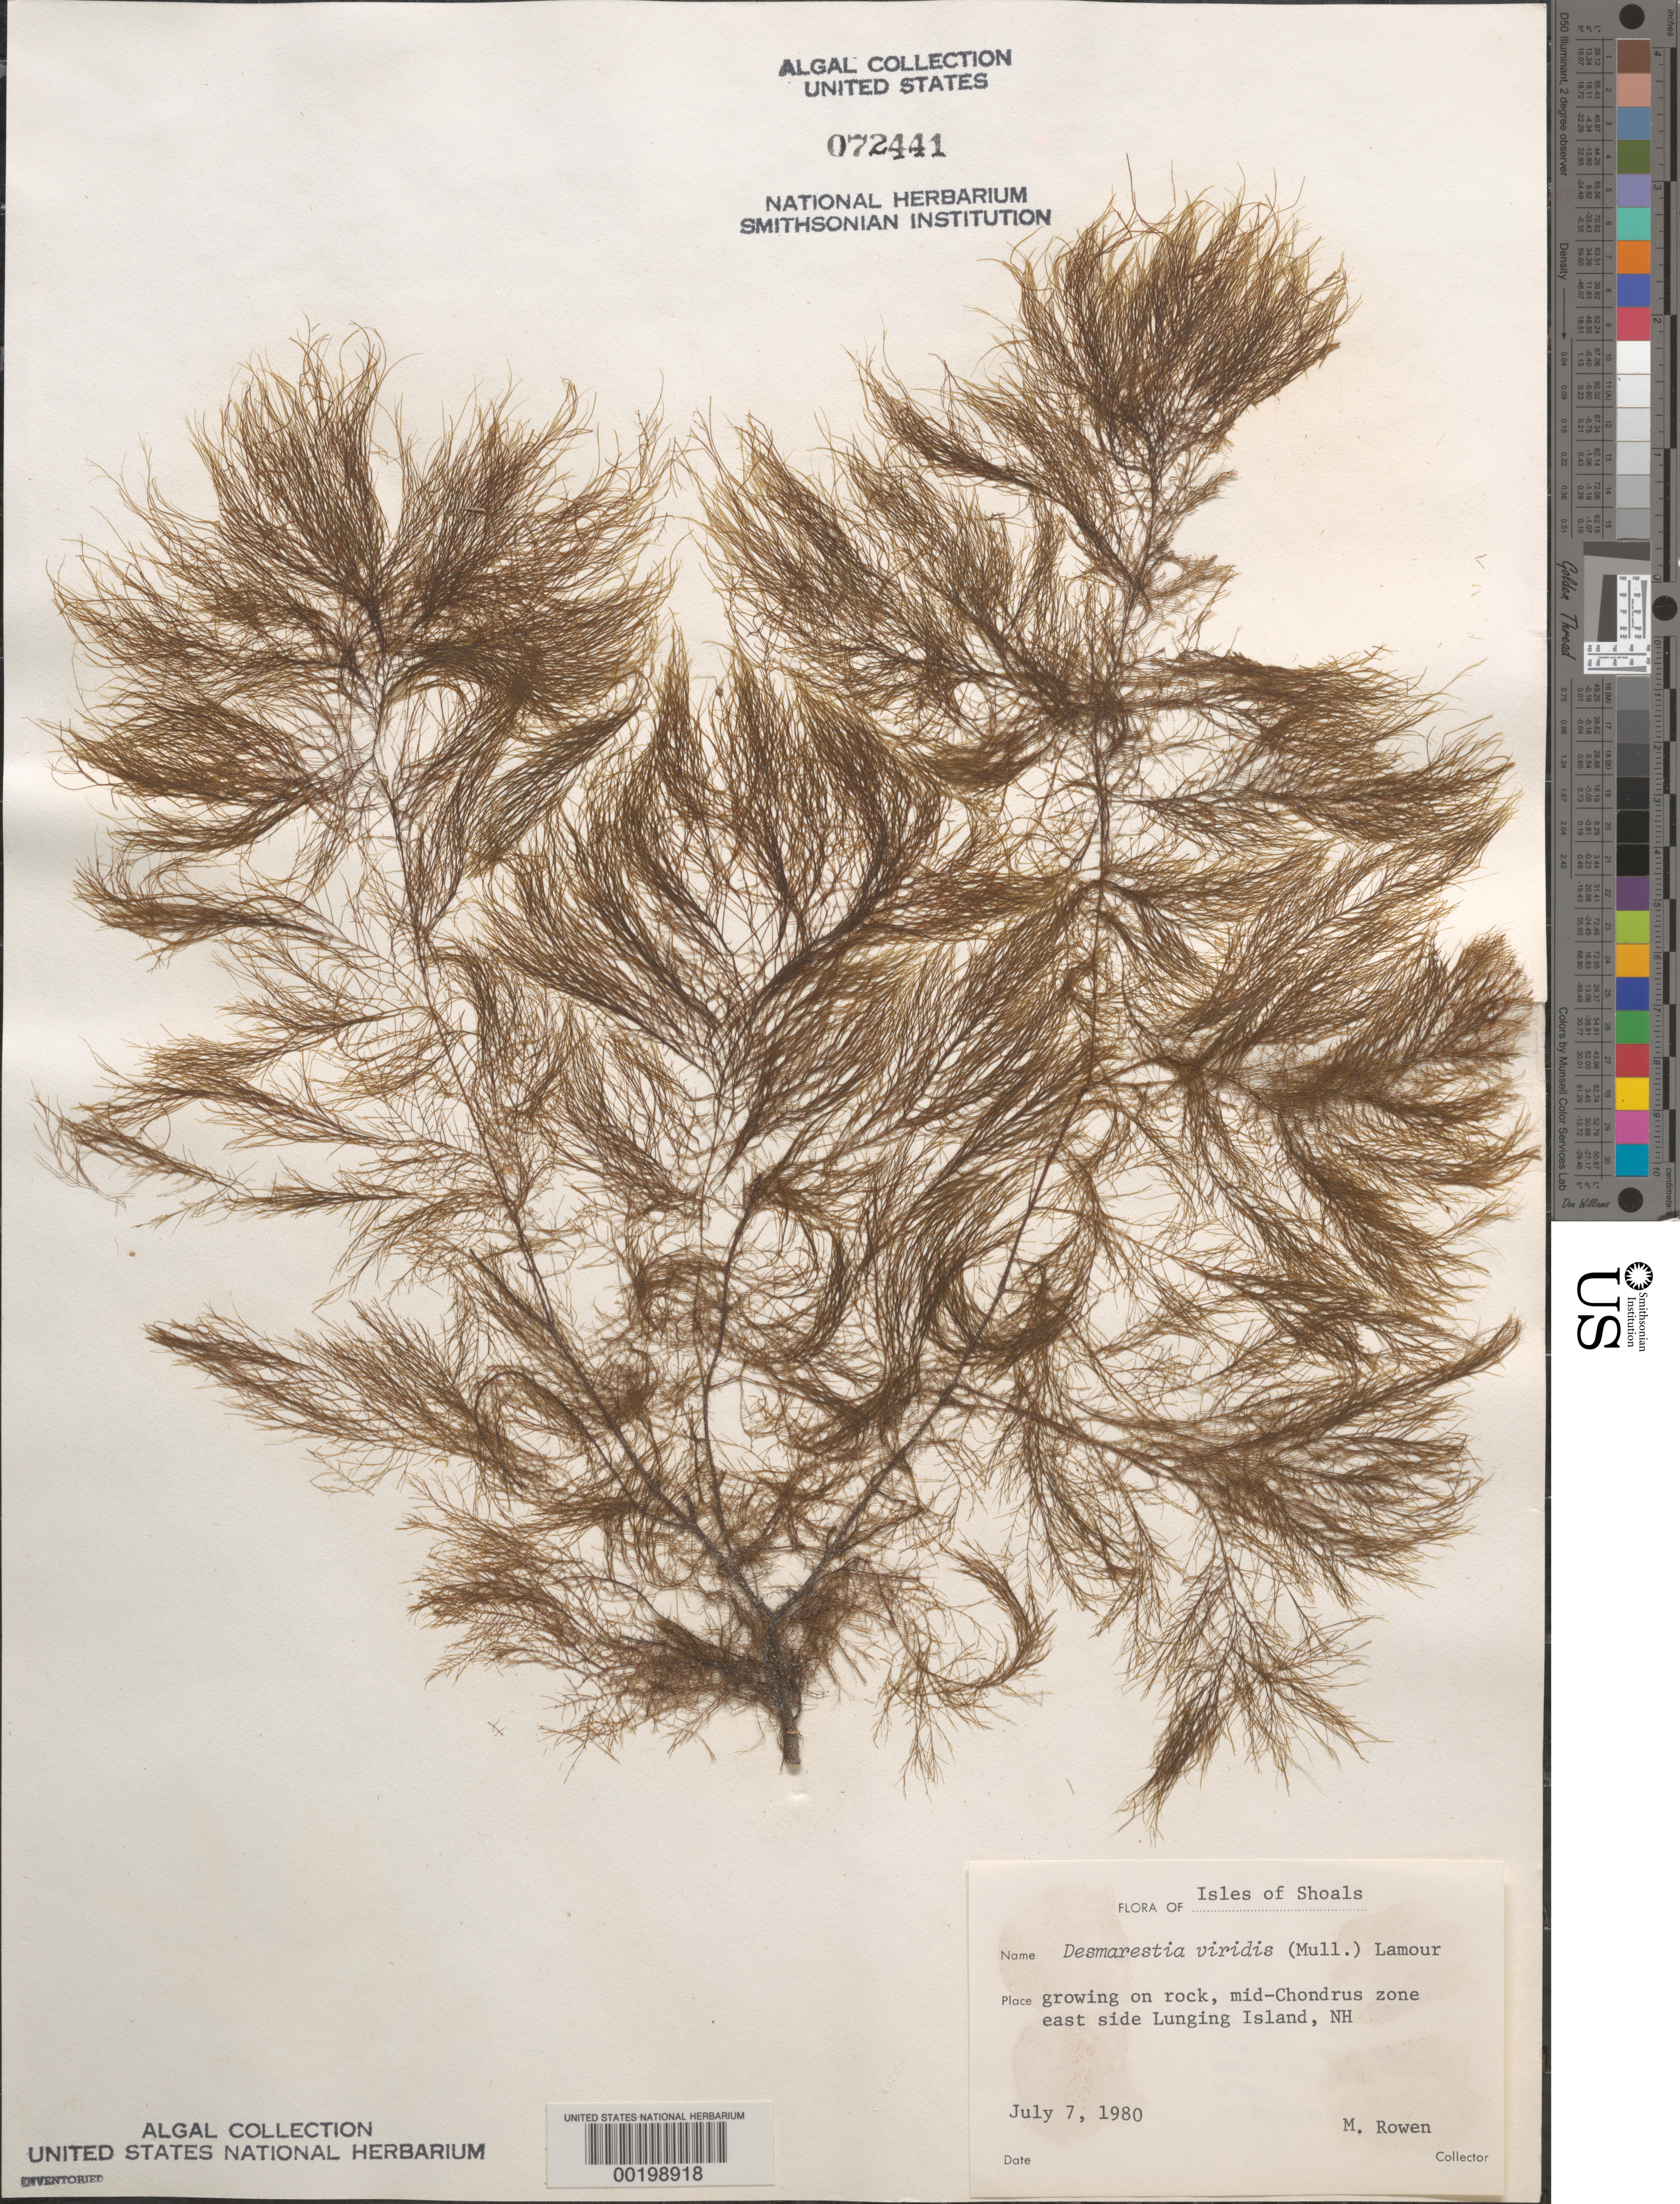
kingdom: Chromista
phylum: Ochrophyta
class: Phaeophyceae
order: Desmarestiales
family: Desmarestiaceae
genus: Desmarestia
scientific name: Desmarestia viridis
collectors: M. Rowen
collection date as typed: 07 Jul 1980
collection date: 1980-07-07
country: United States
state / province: New Hampshire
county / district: Rockingham County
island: Lunging Island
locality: East side of island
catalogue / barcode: US 72441